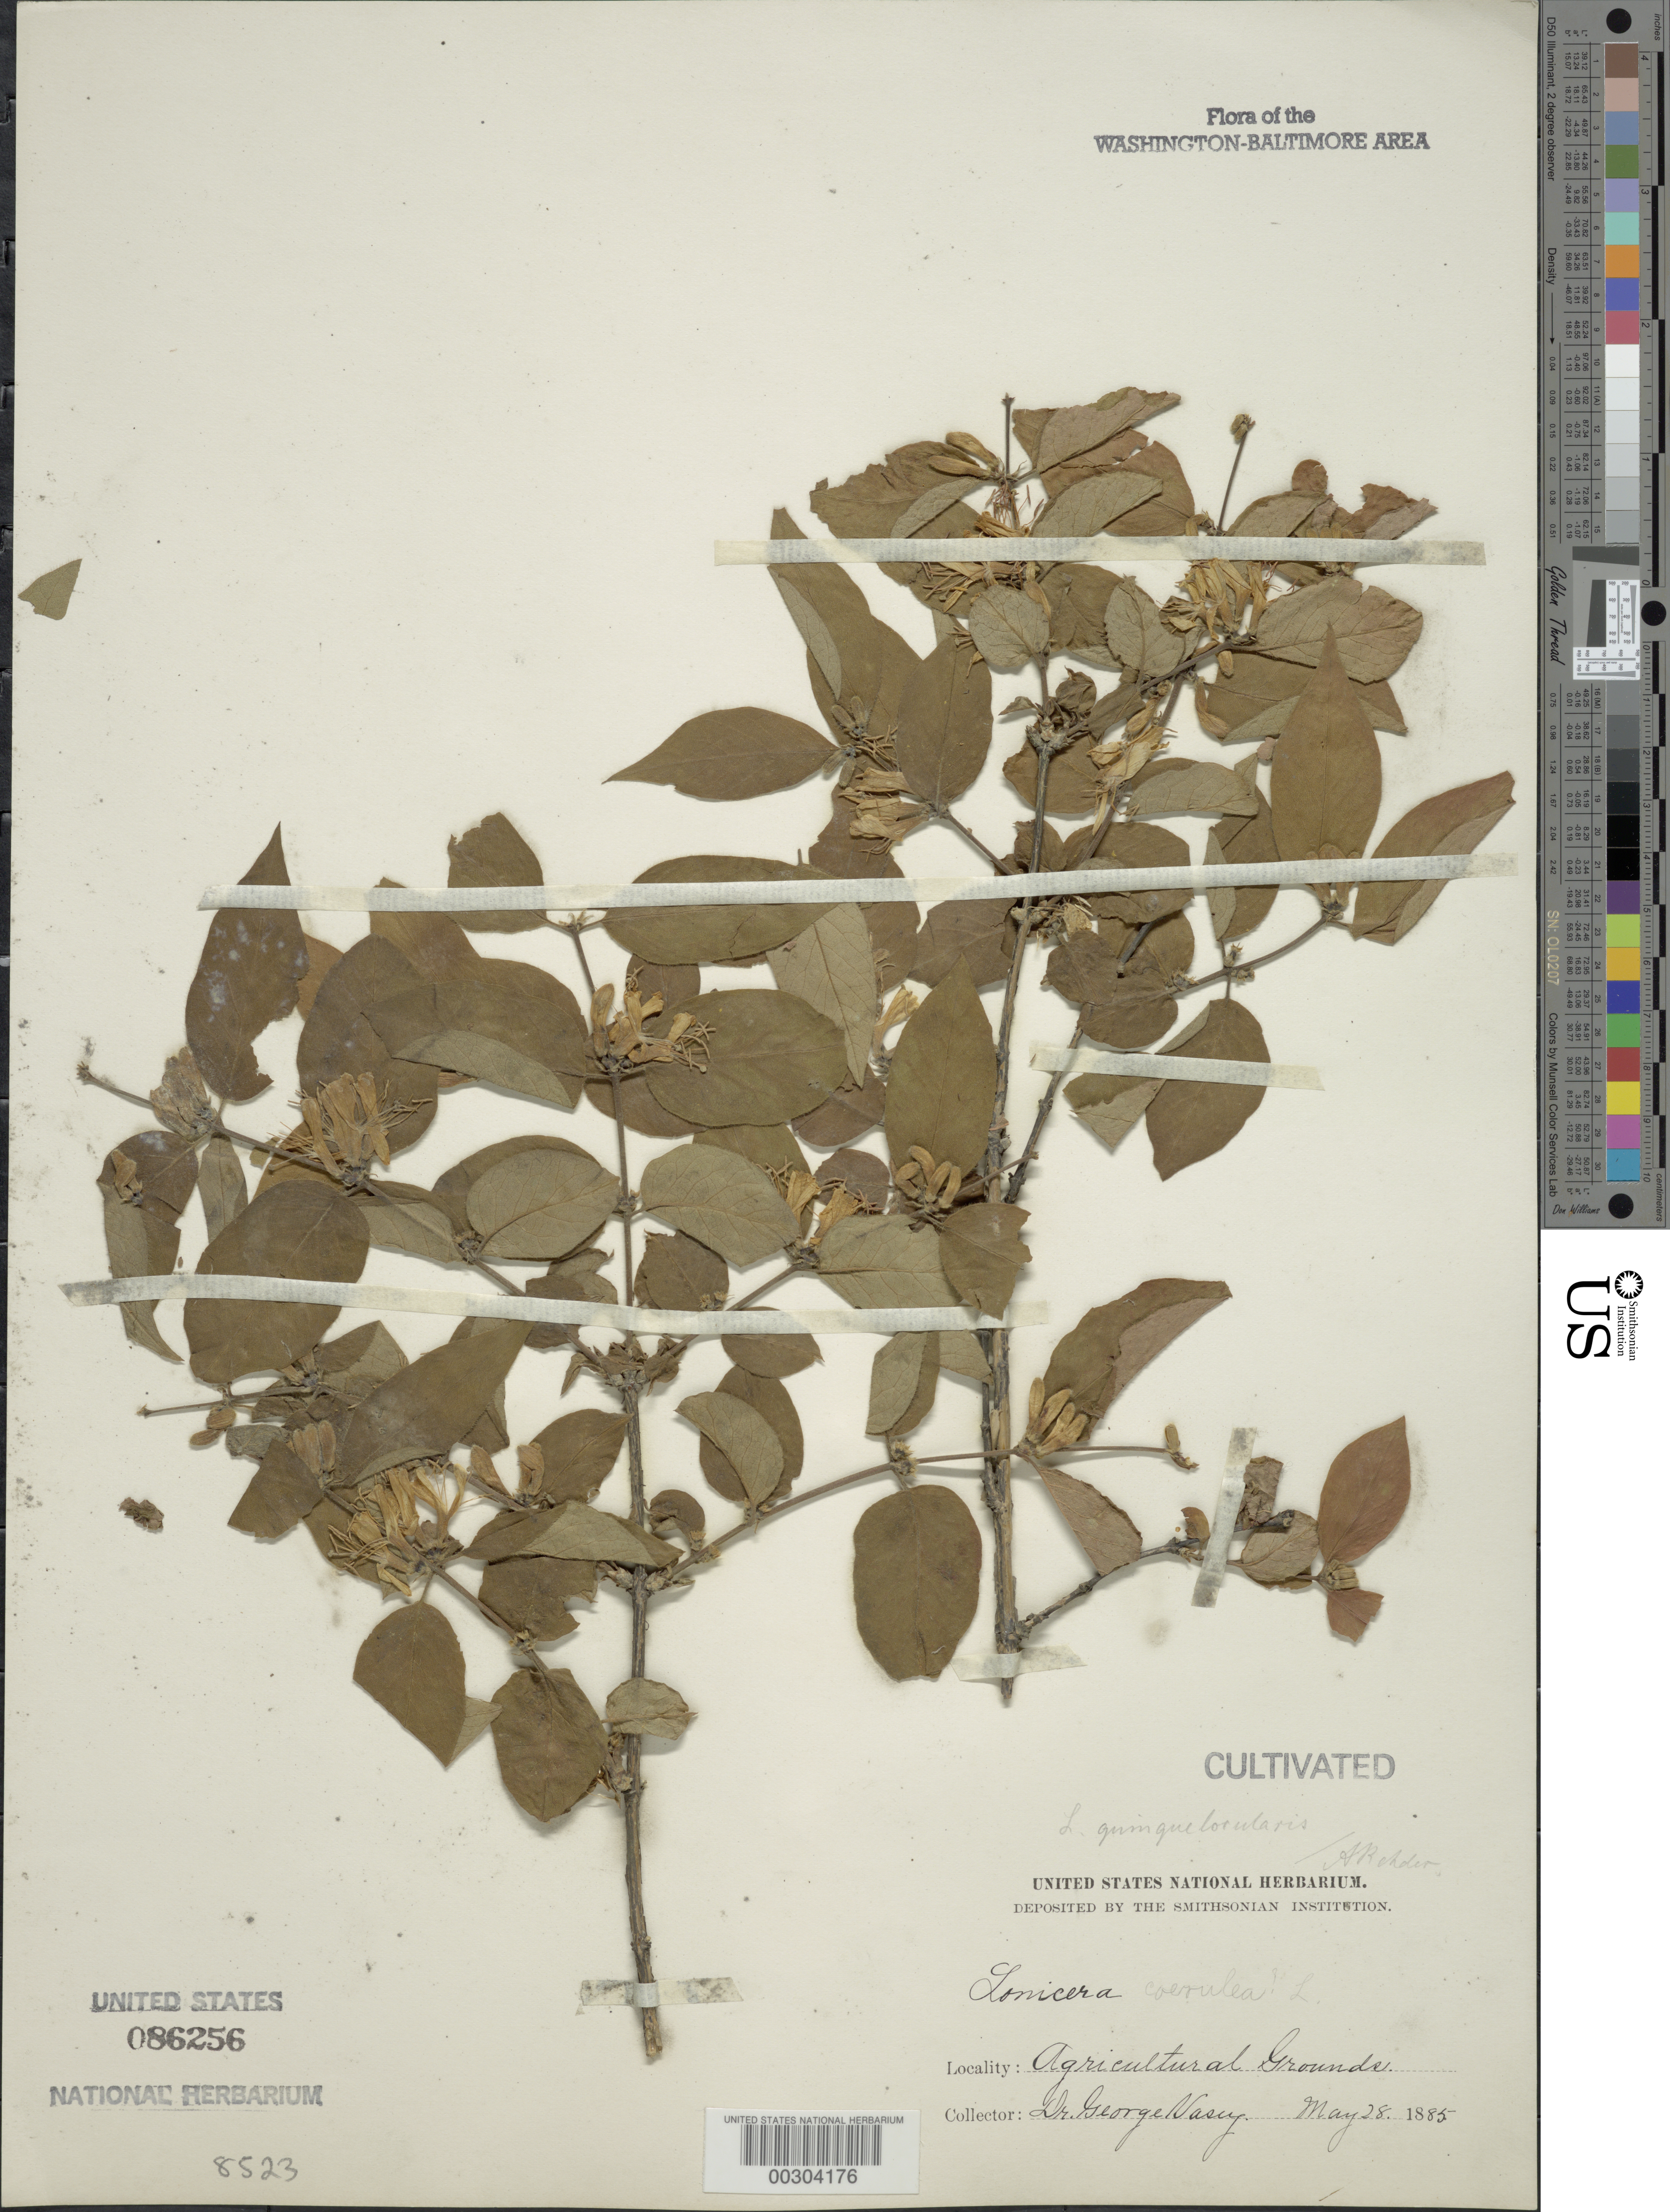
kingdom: Plantae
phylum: Tracheophyta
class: Magnoliopsida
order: Dipsacales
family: Caprifoliaceae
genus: Lonicera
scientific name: Lonicera quinquelocularis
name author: Hardw.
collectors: G. R. Vasey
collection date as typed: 28 May 1885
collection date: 1885-05-28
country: United States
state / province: District of Columbia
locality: Department of Agriculture grounds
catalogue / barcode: US 86256